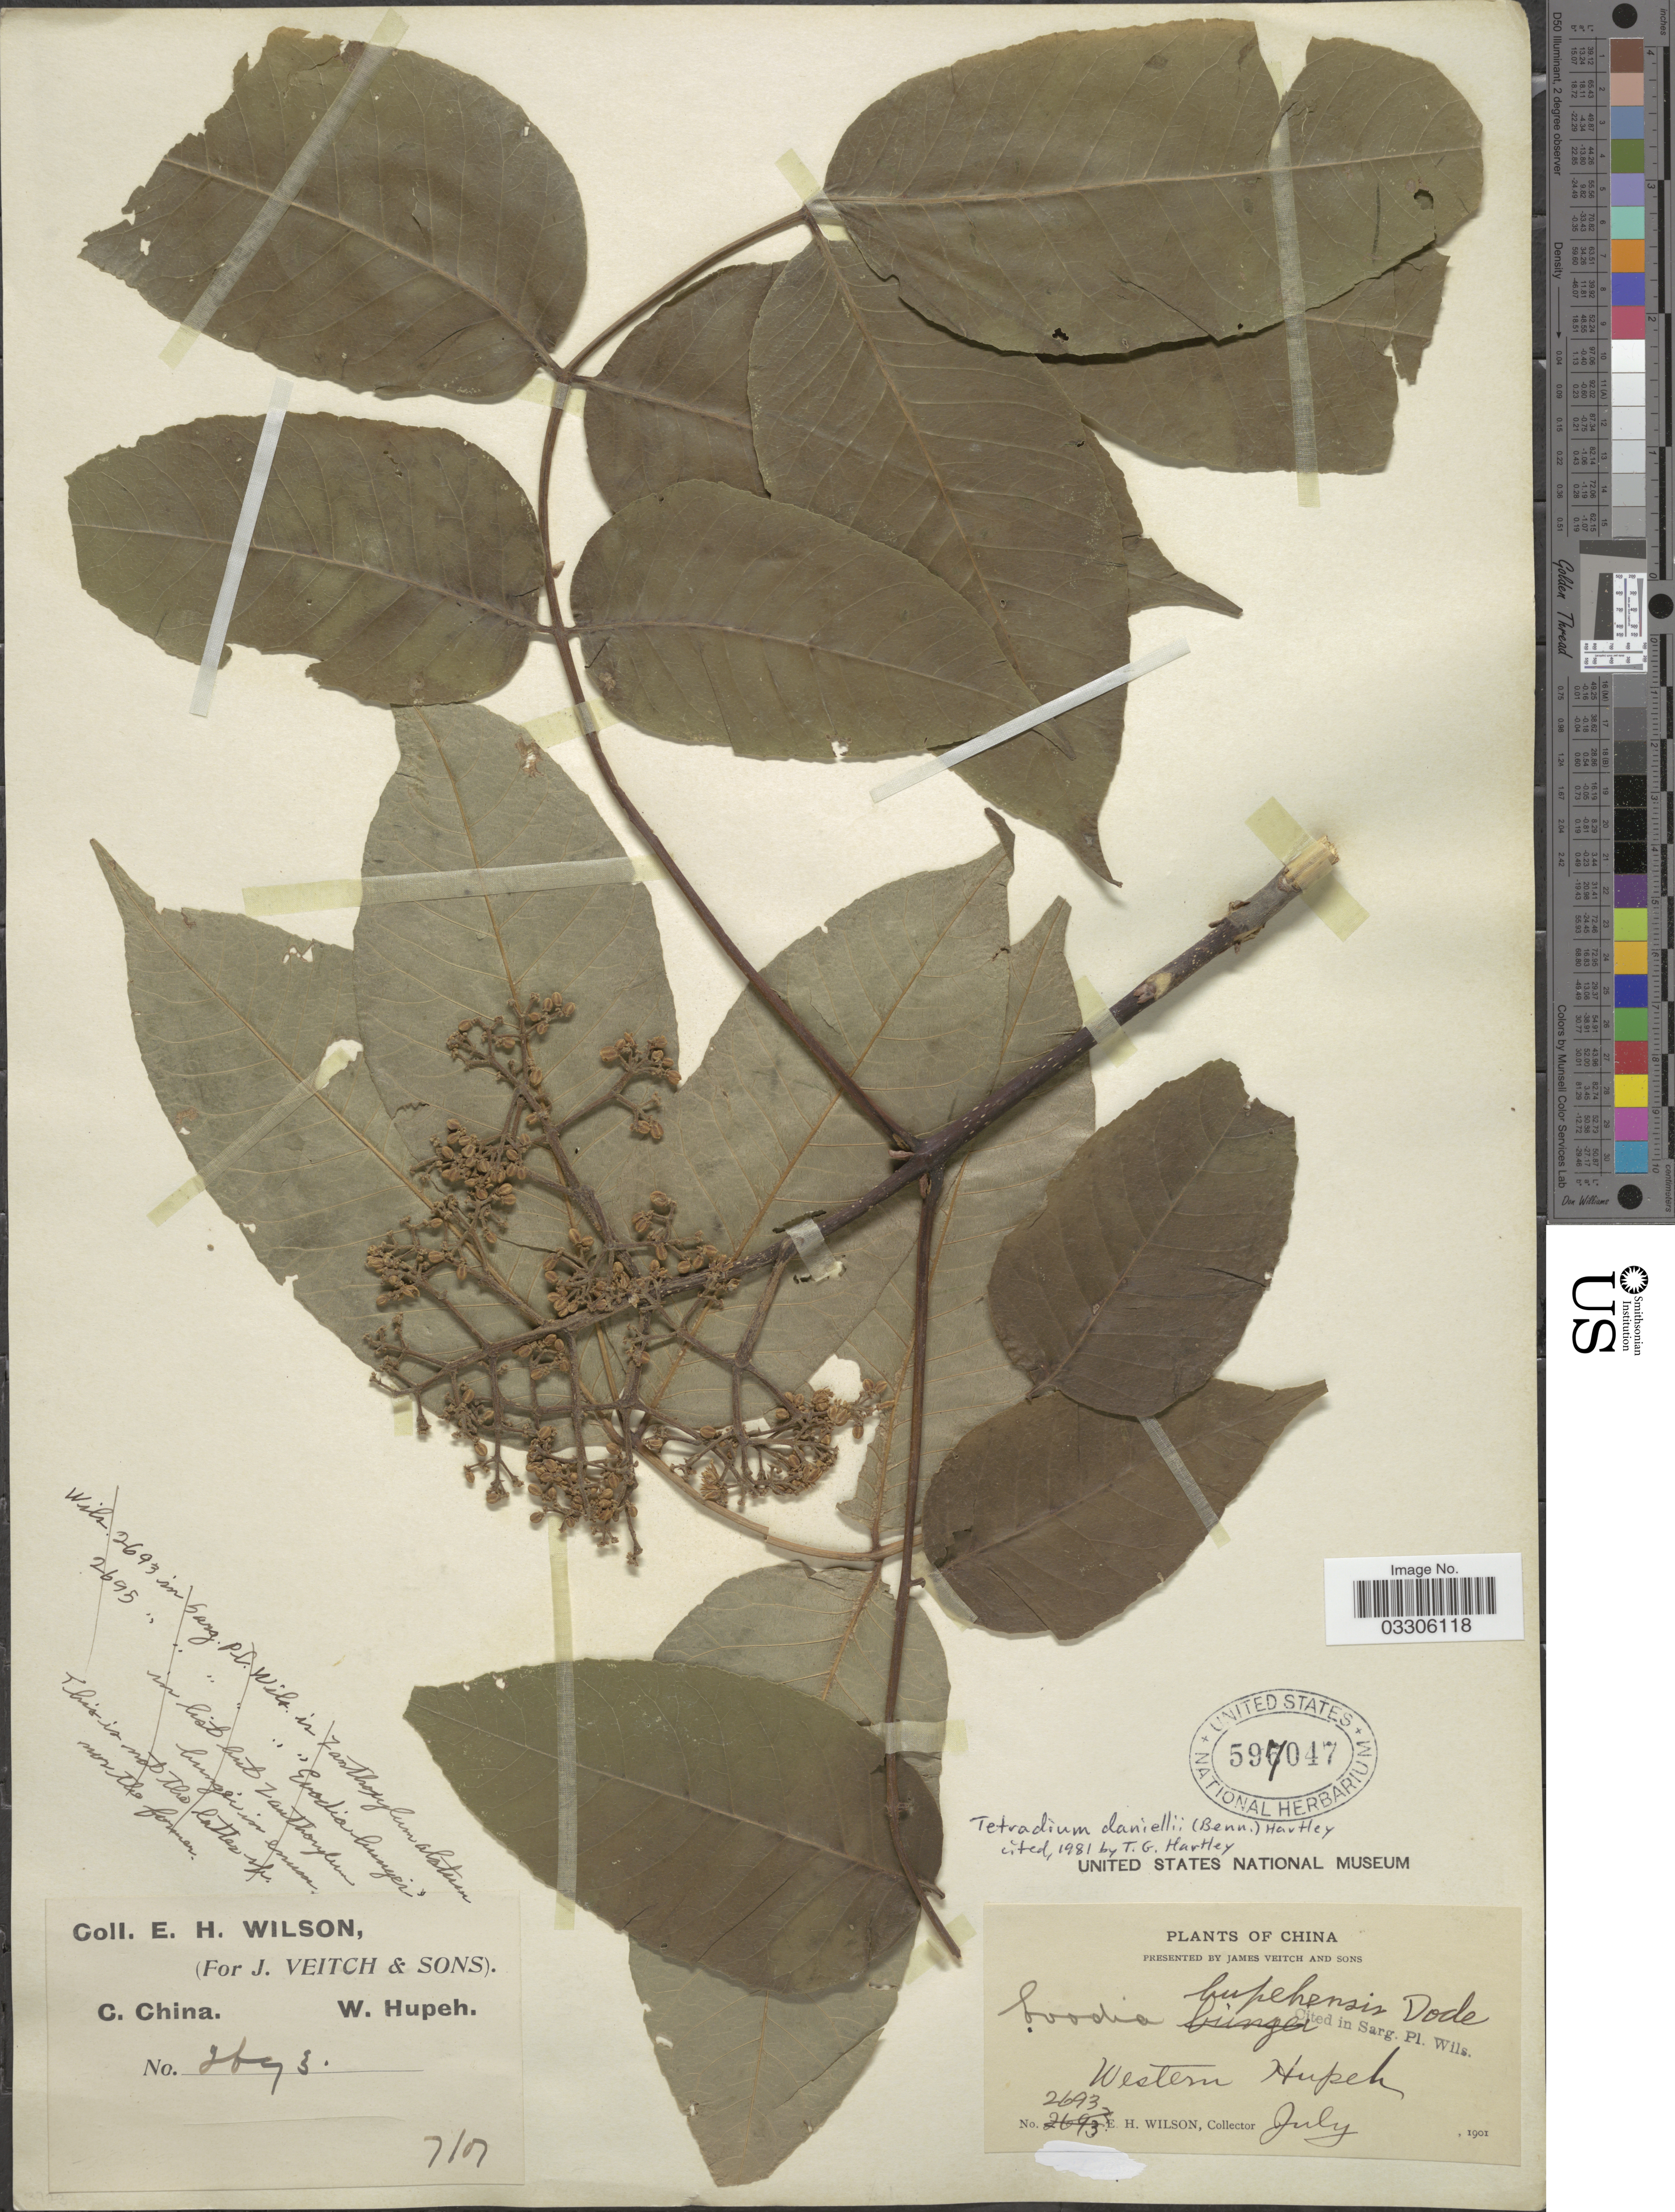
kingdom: Plantae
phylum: Tracheophyta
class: Magnoliopsida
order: Sapindales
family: Rutaceae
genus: Tetradium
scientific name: Tetradium daniellii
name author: (Benn.) T.G. Hartley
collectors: E. Wilson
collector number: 2693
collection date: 1901-07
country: China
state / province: Hubei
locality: C. China. Western Hupeh.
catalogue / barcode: US 597047